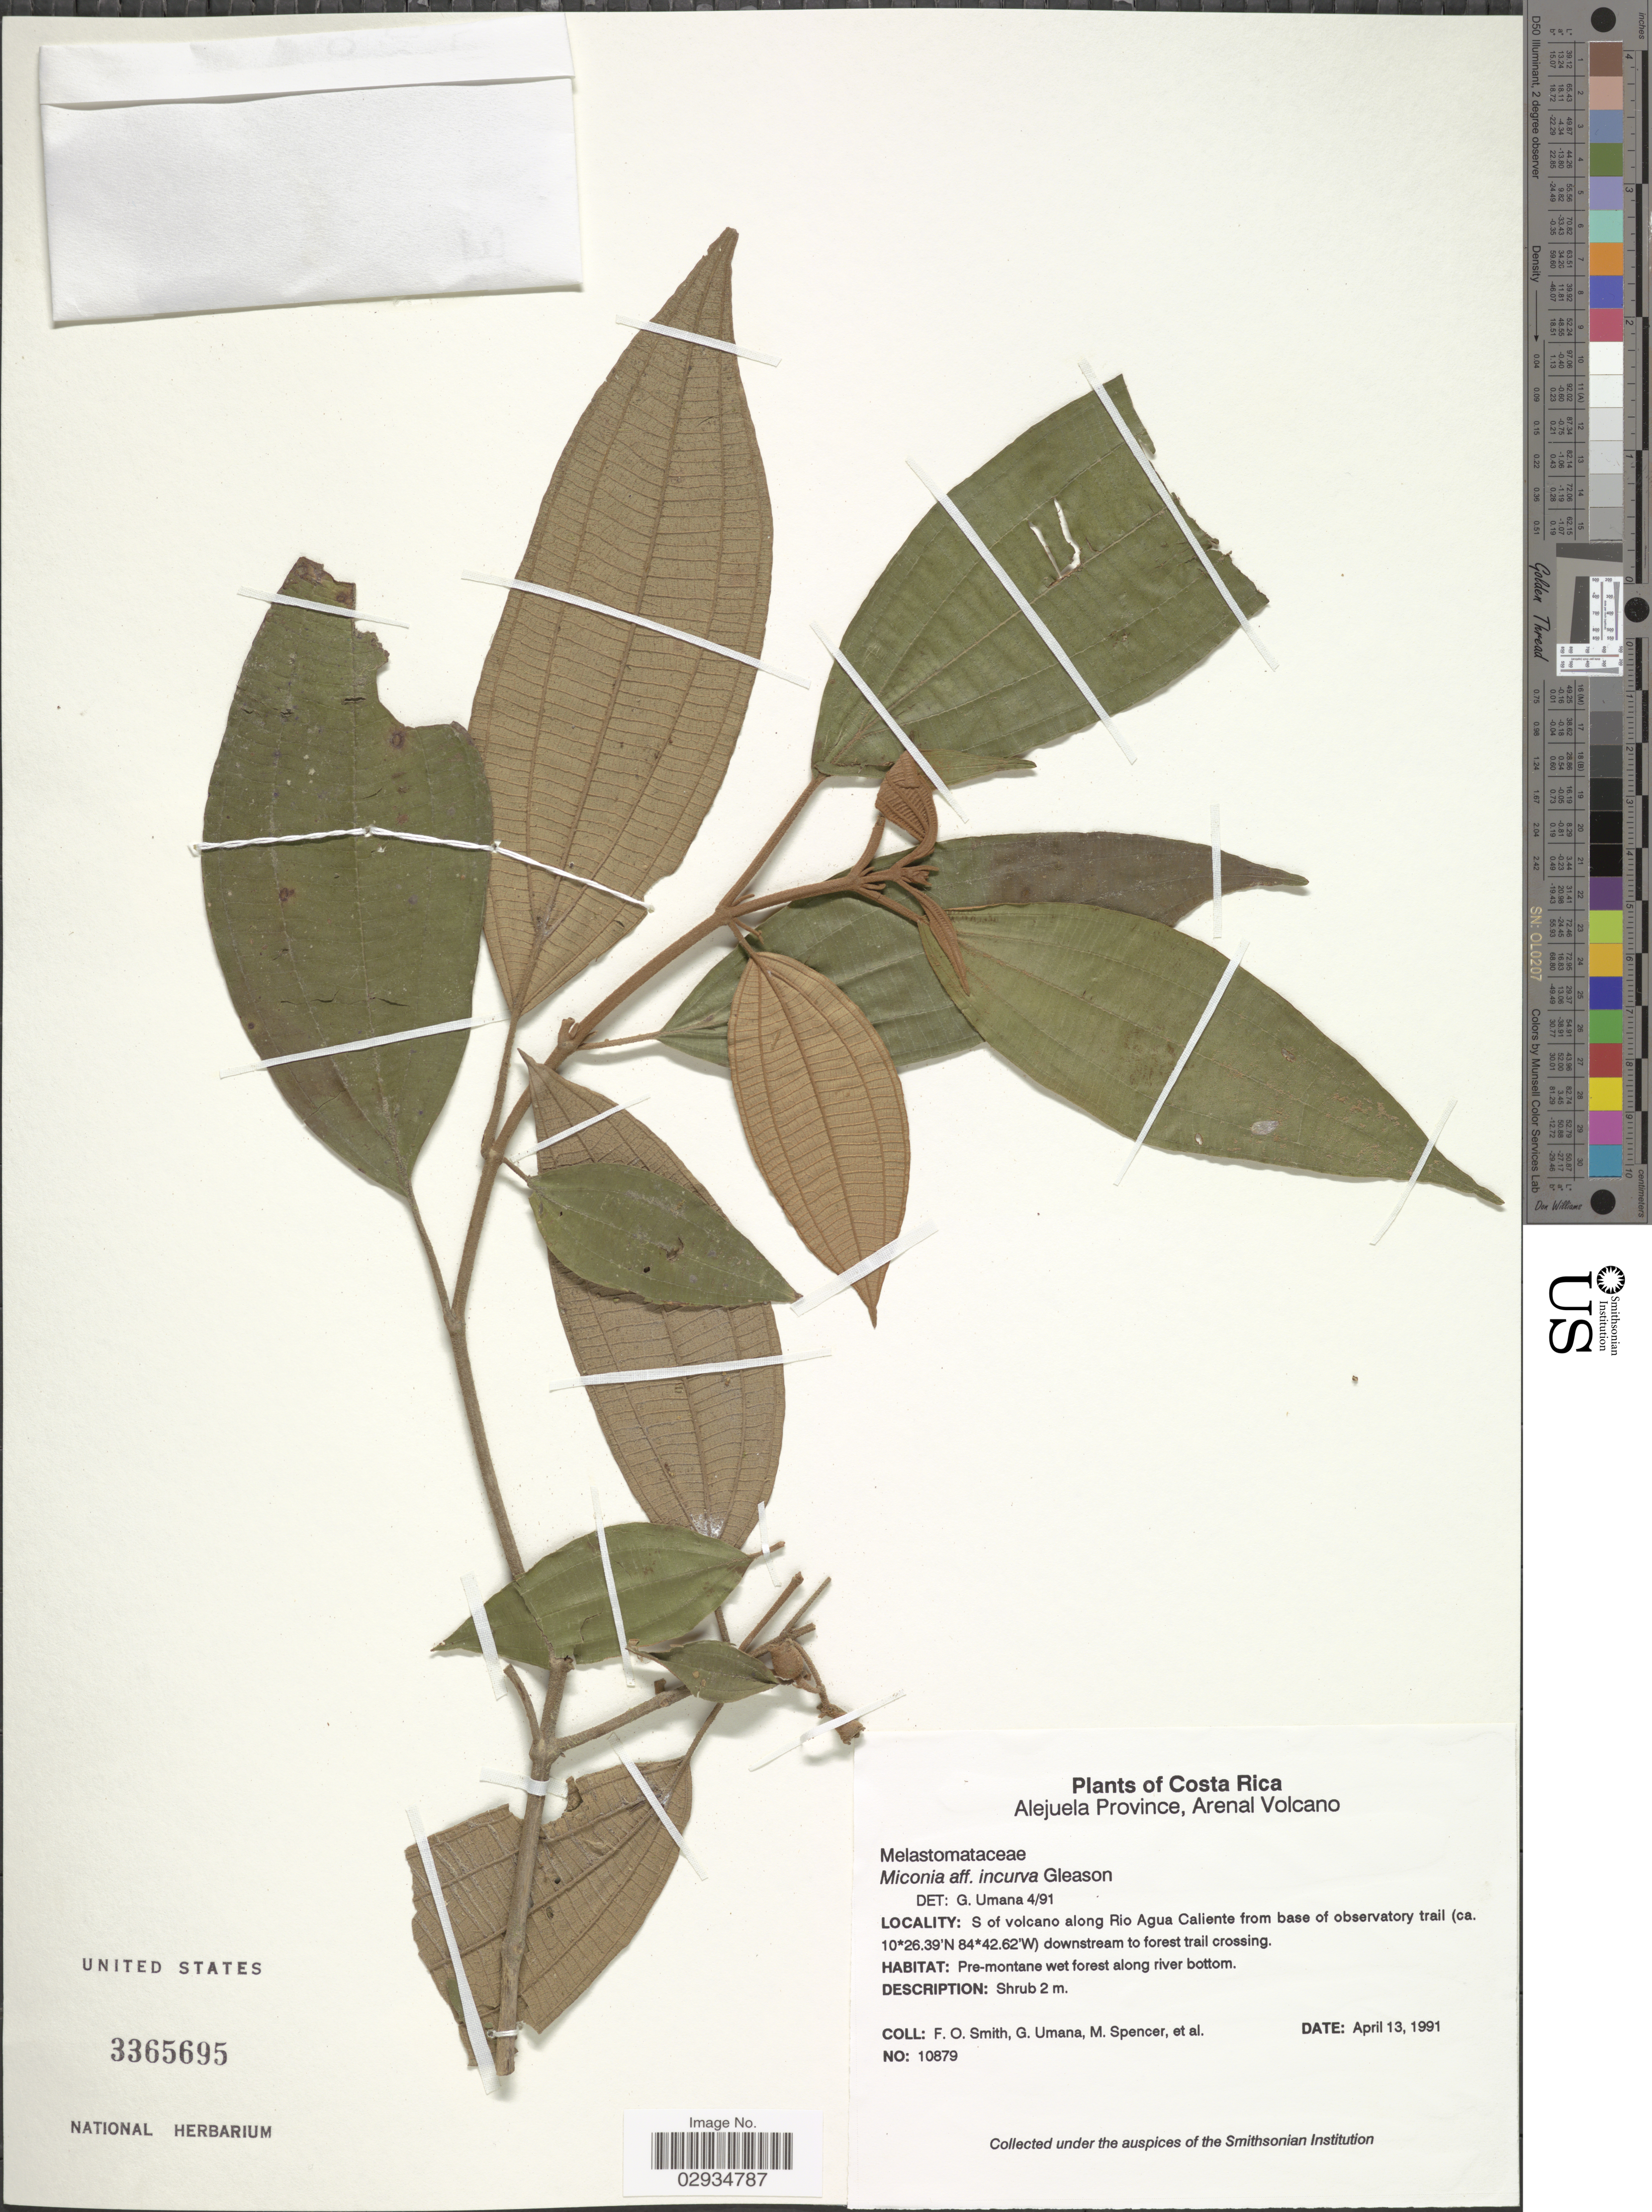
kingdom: Plantae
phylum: Tracheophyta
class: Magnoliopsida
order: Myrtales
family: Melastomataceae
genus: Miconia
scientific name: Miconia incurva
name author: Gleason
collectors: F. Smith, G. Umana, M. Spencer & et al.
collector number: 10879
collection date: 1991-04-13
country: Costa Rica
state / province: Alajuela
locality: Alejuela Province, Arenal Volcano. S of volcano along Rio Agua Caliente from base of observatory trail downstream to forest trail crossing.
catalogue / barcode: US 3365695